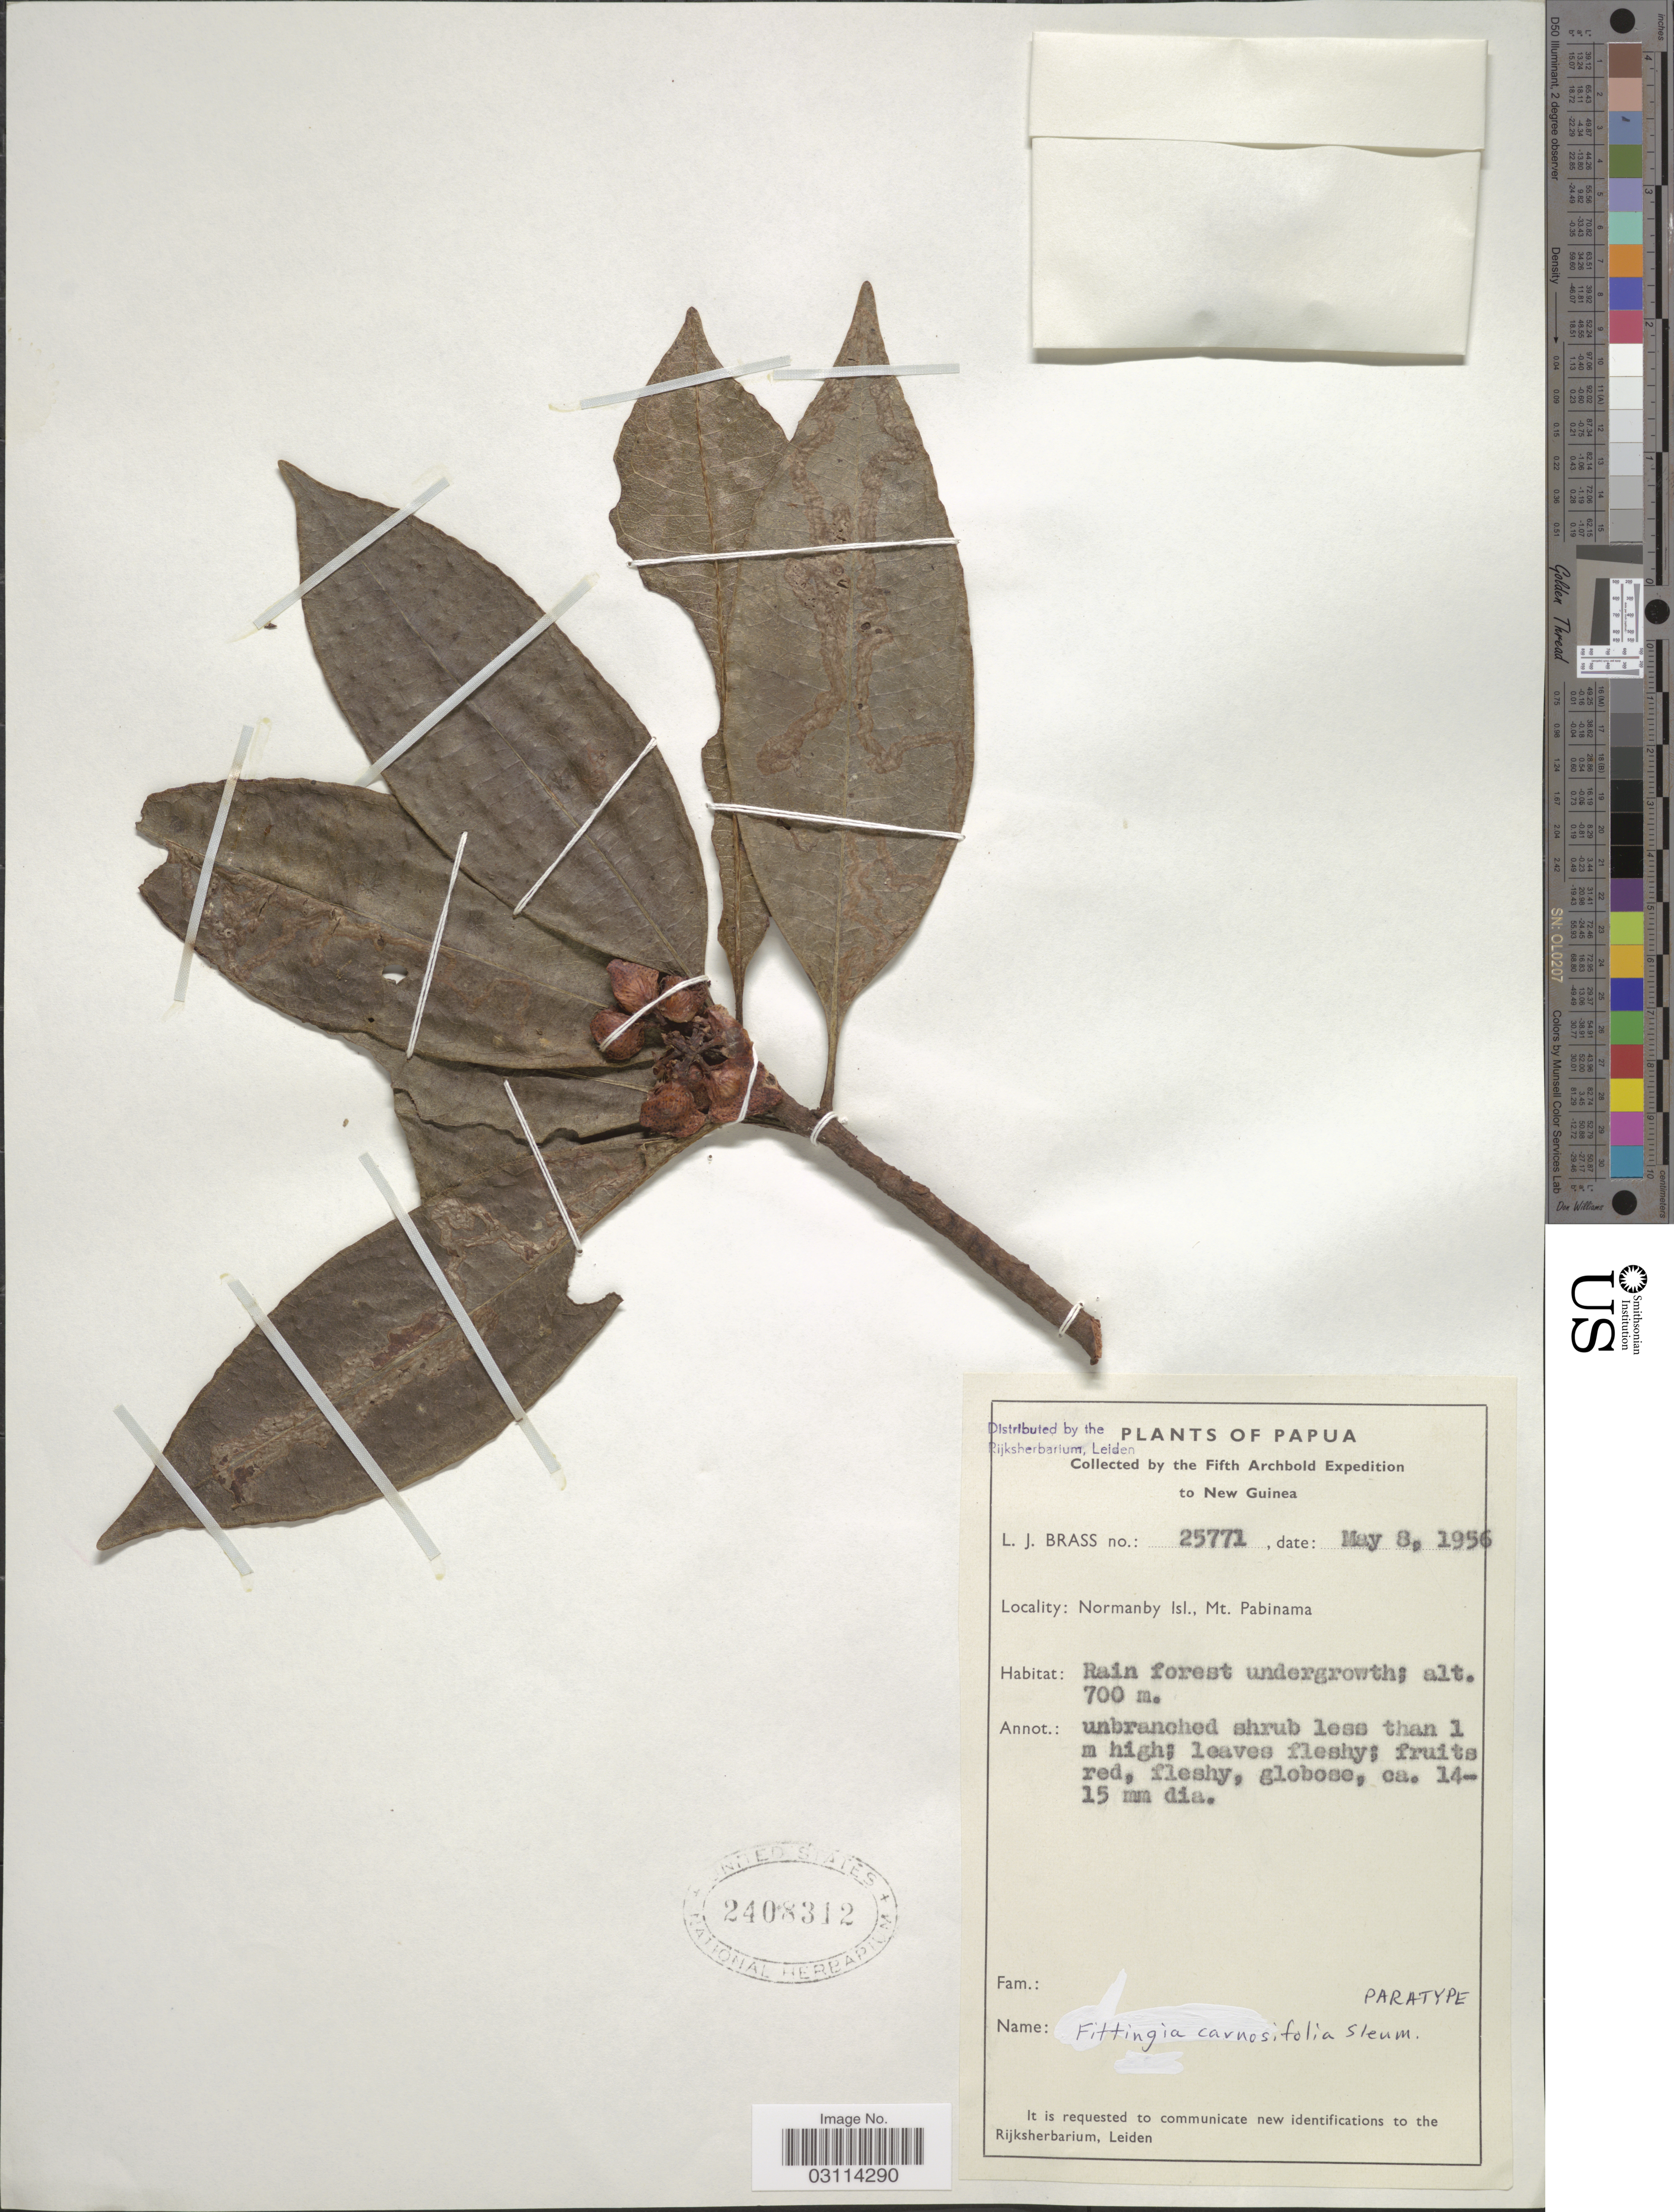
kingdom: Plantae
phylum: Tracheophyta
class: Magnoliopsida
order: Ericales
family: Primulaceae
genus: Fittingia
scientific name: Fittingia carnosifolia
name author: Sleumer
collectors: L. J. Brass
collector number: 25771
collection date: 1956-05-08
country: Papua New Guinea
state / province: Milne Bay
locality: Papua. Normanby Isl., Mt. Pabinama.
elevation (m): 700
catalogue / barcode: US 2408312